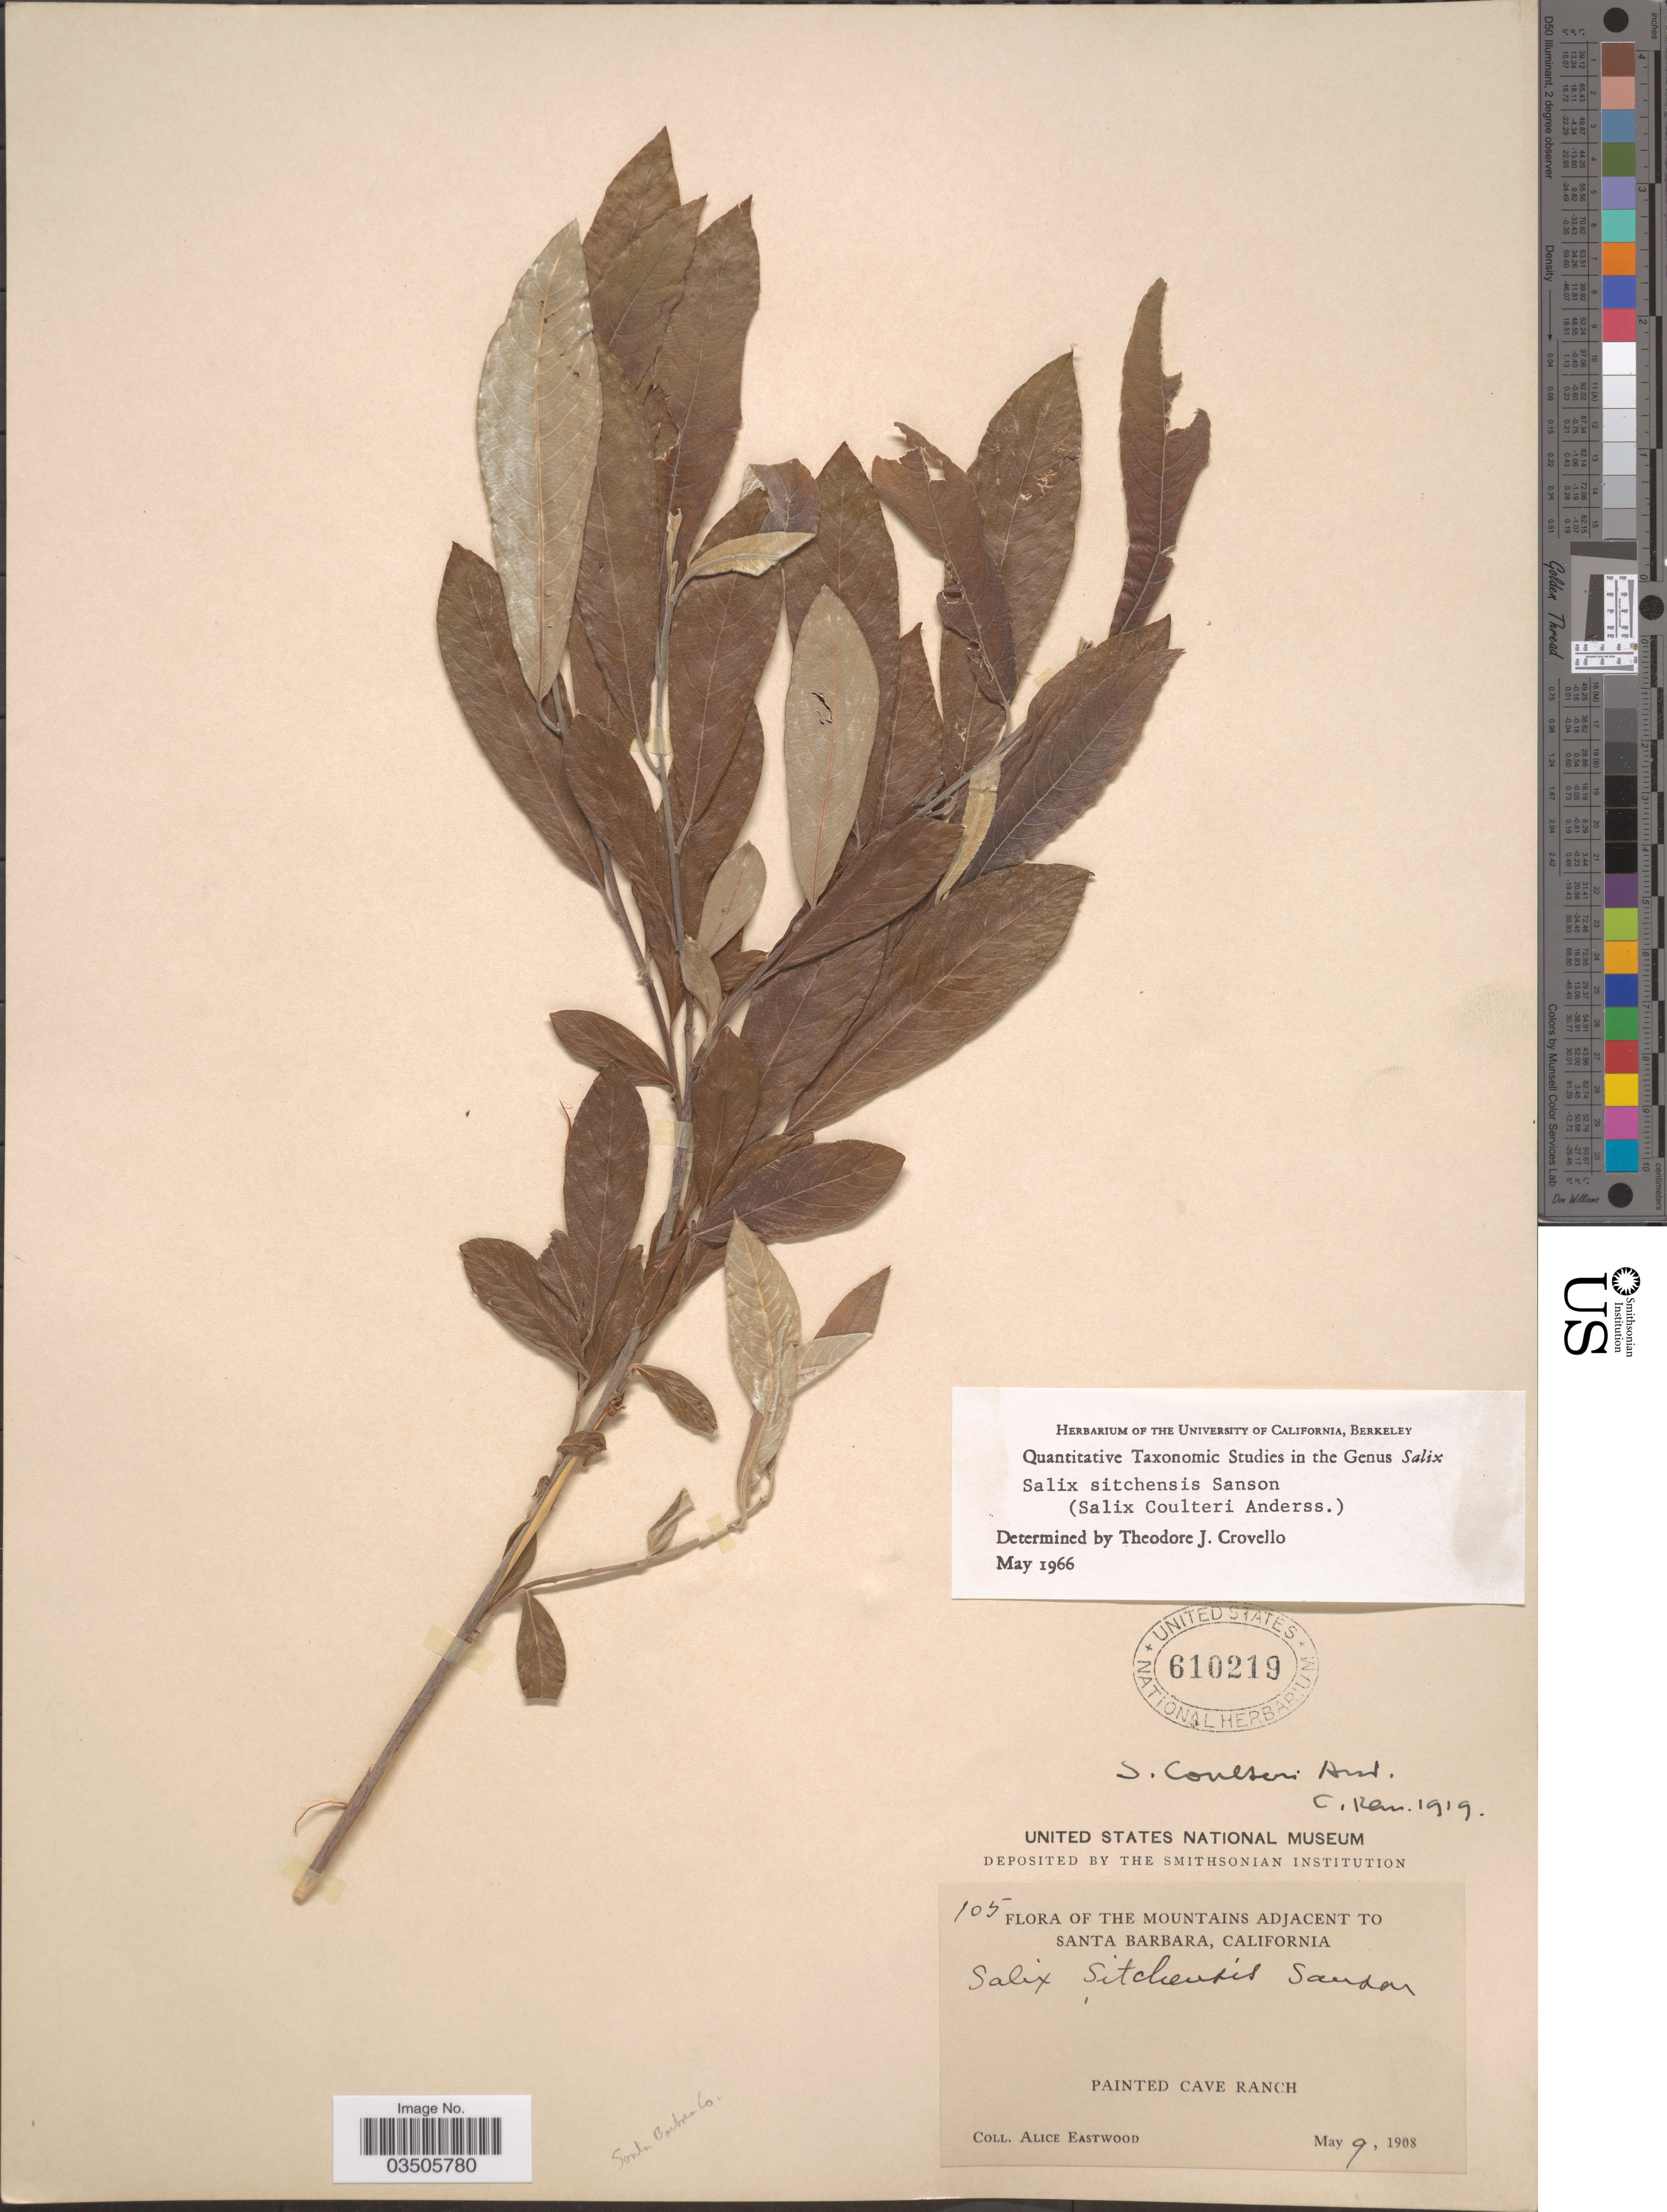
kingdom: Plantae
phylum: Tracheophyta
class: Magnoliopsida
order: Malpighiales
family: Salicaceae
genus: Salix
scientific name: Salix sitchensis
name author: Sanson ex Bong.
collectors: A. Eastwood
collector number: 105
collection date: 1908-05-09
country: United States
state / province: California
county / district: Santa Barbara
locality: The mountains adjacent to Santa Barbara. Painted Cave Ranch.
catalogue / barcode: US 610219